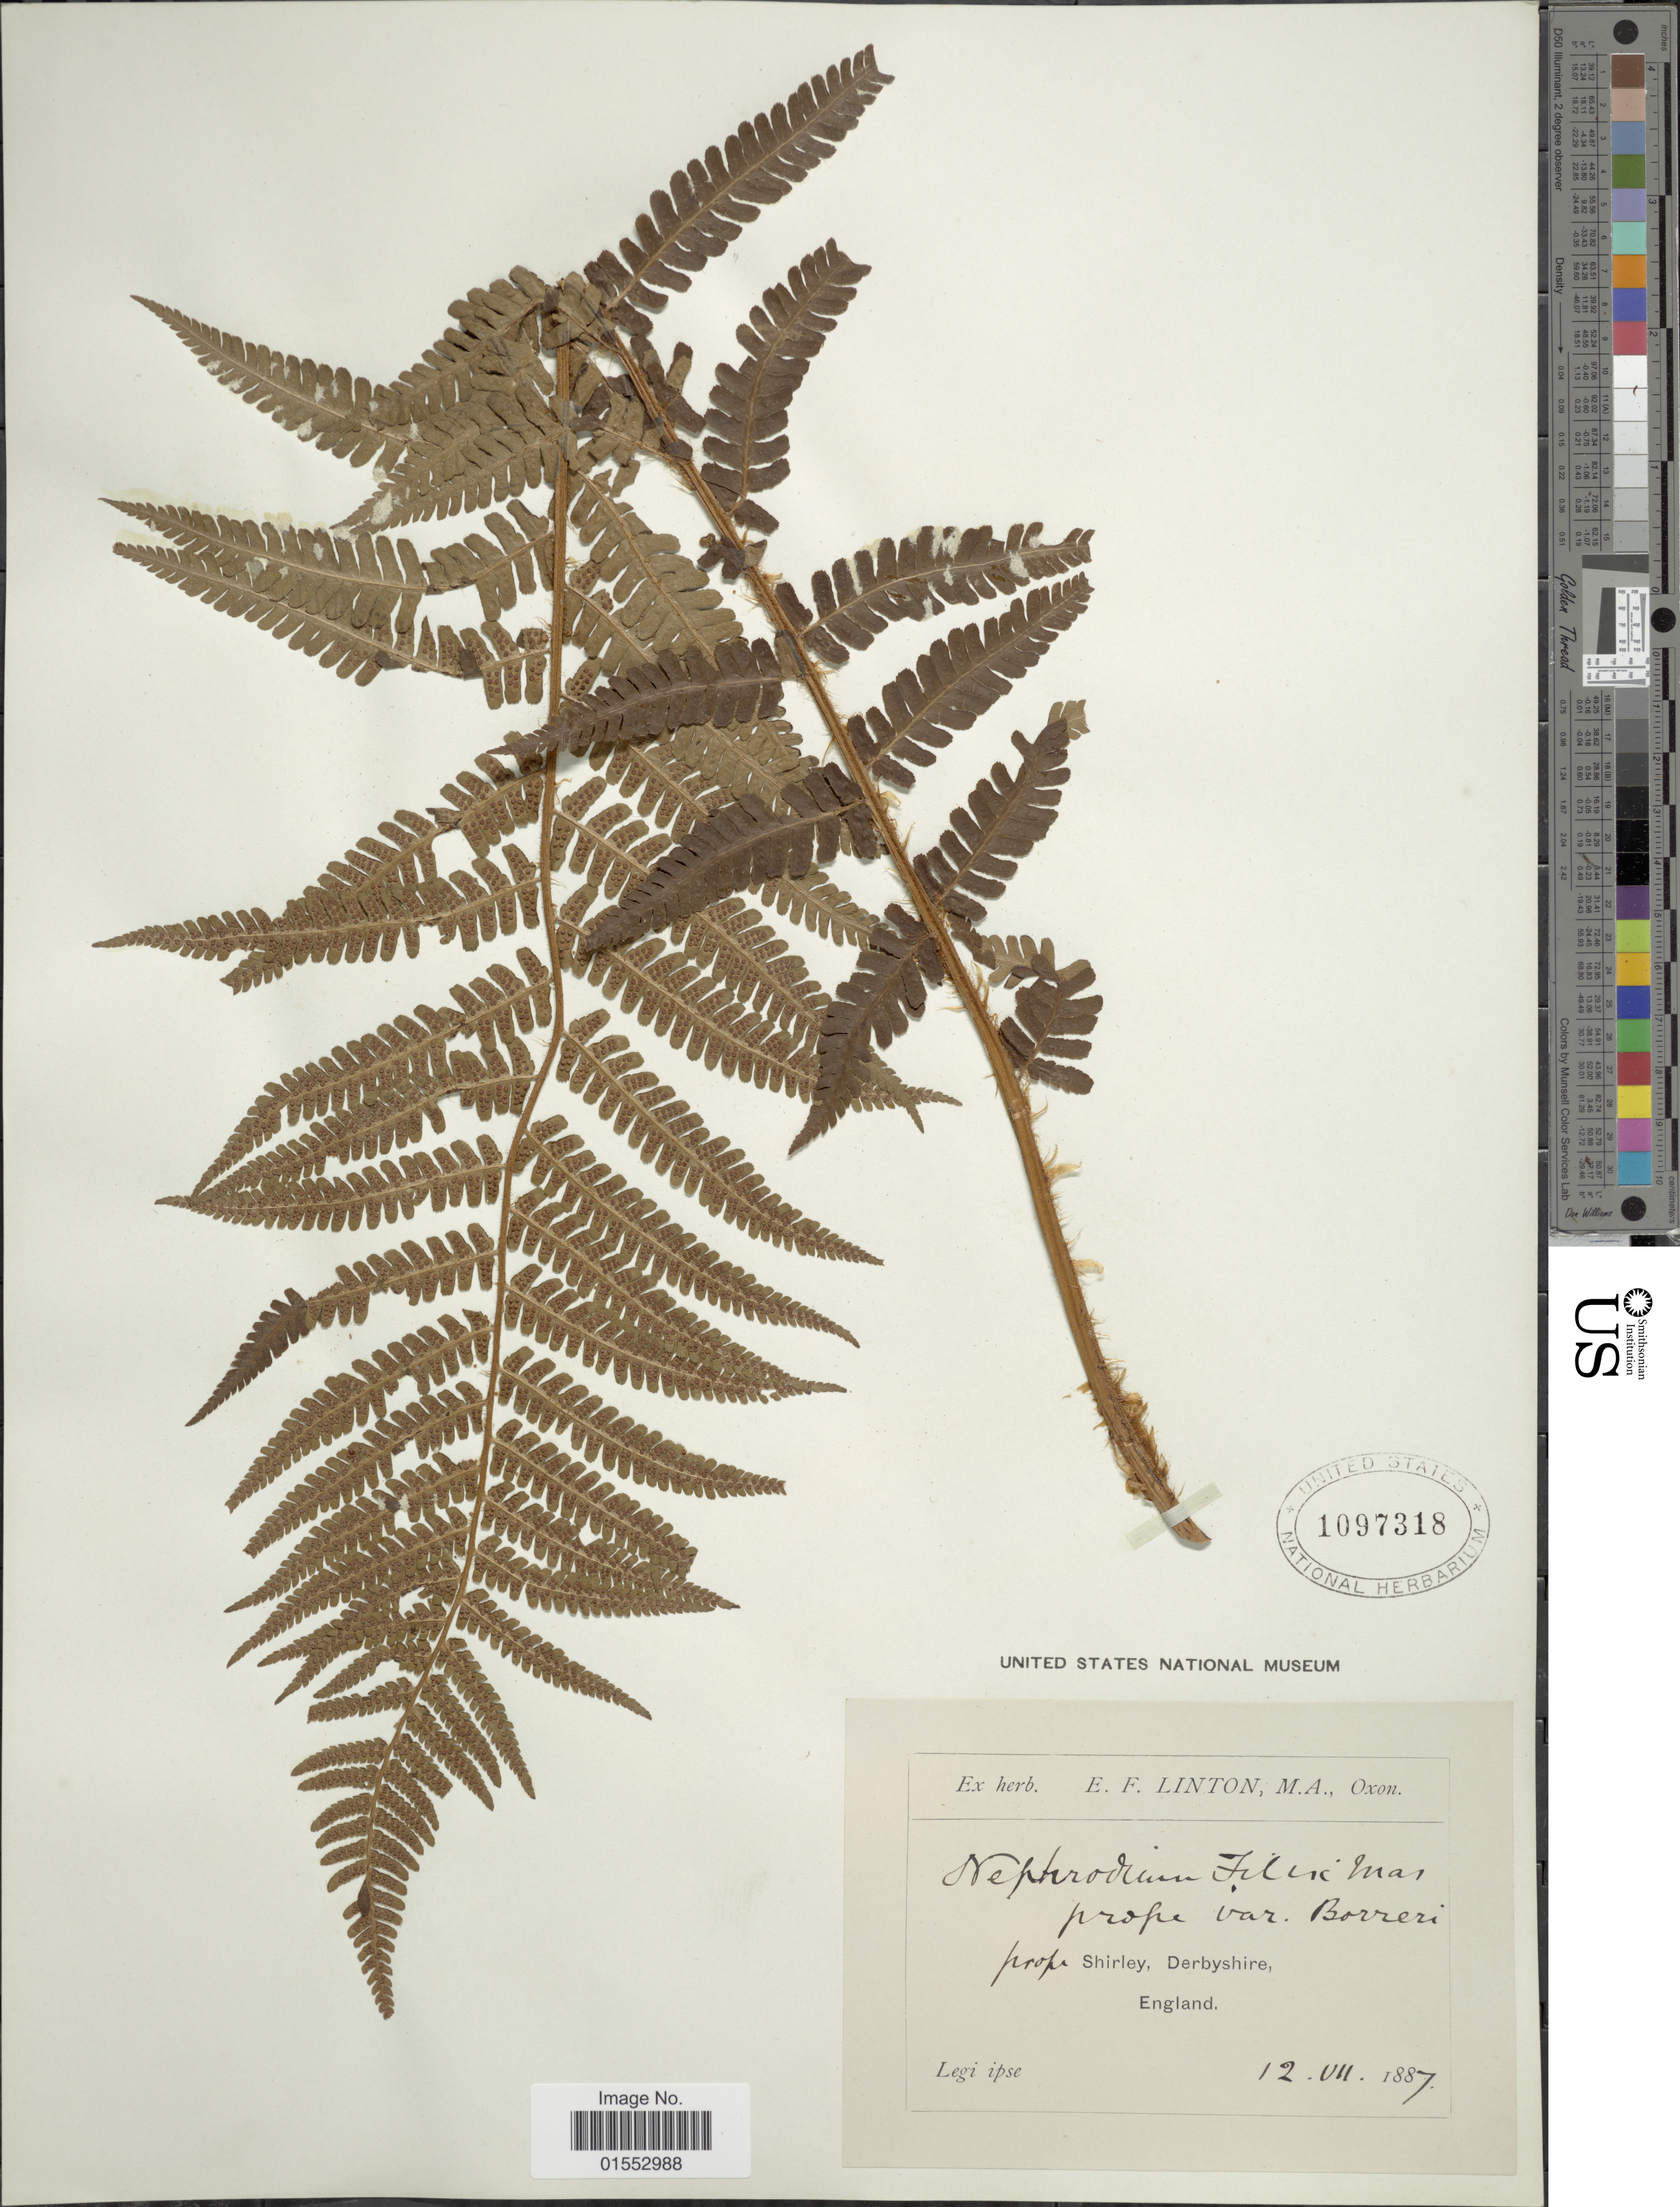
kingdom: Plantae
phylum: Tracheophyta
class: Polypodiopsida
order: Polypodiales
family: Dryopteridaceae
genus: Dryopteris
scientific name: Dryopteris affinis subsp. borreri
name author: (Newman) Fraser-Jenk.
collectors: ex herb. E. F. Linton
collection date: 1887-07-12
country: United Kingdom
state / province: England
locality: Prope Shirley, Derbyshire, England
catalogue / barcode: US 1097318